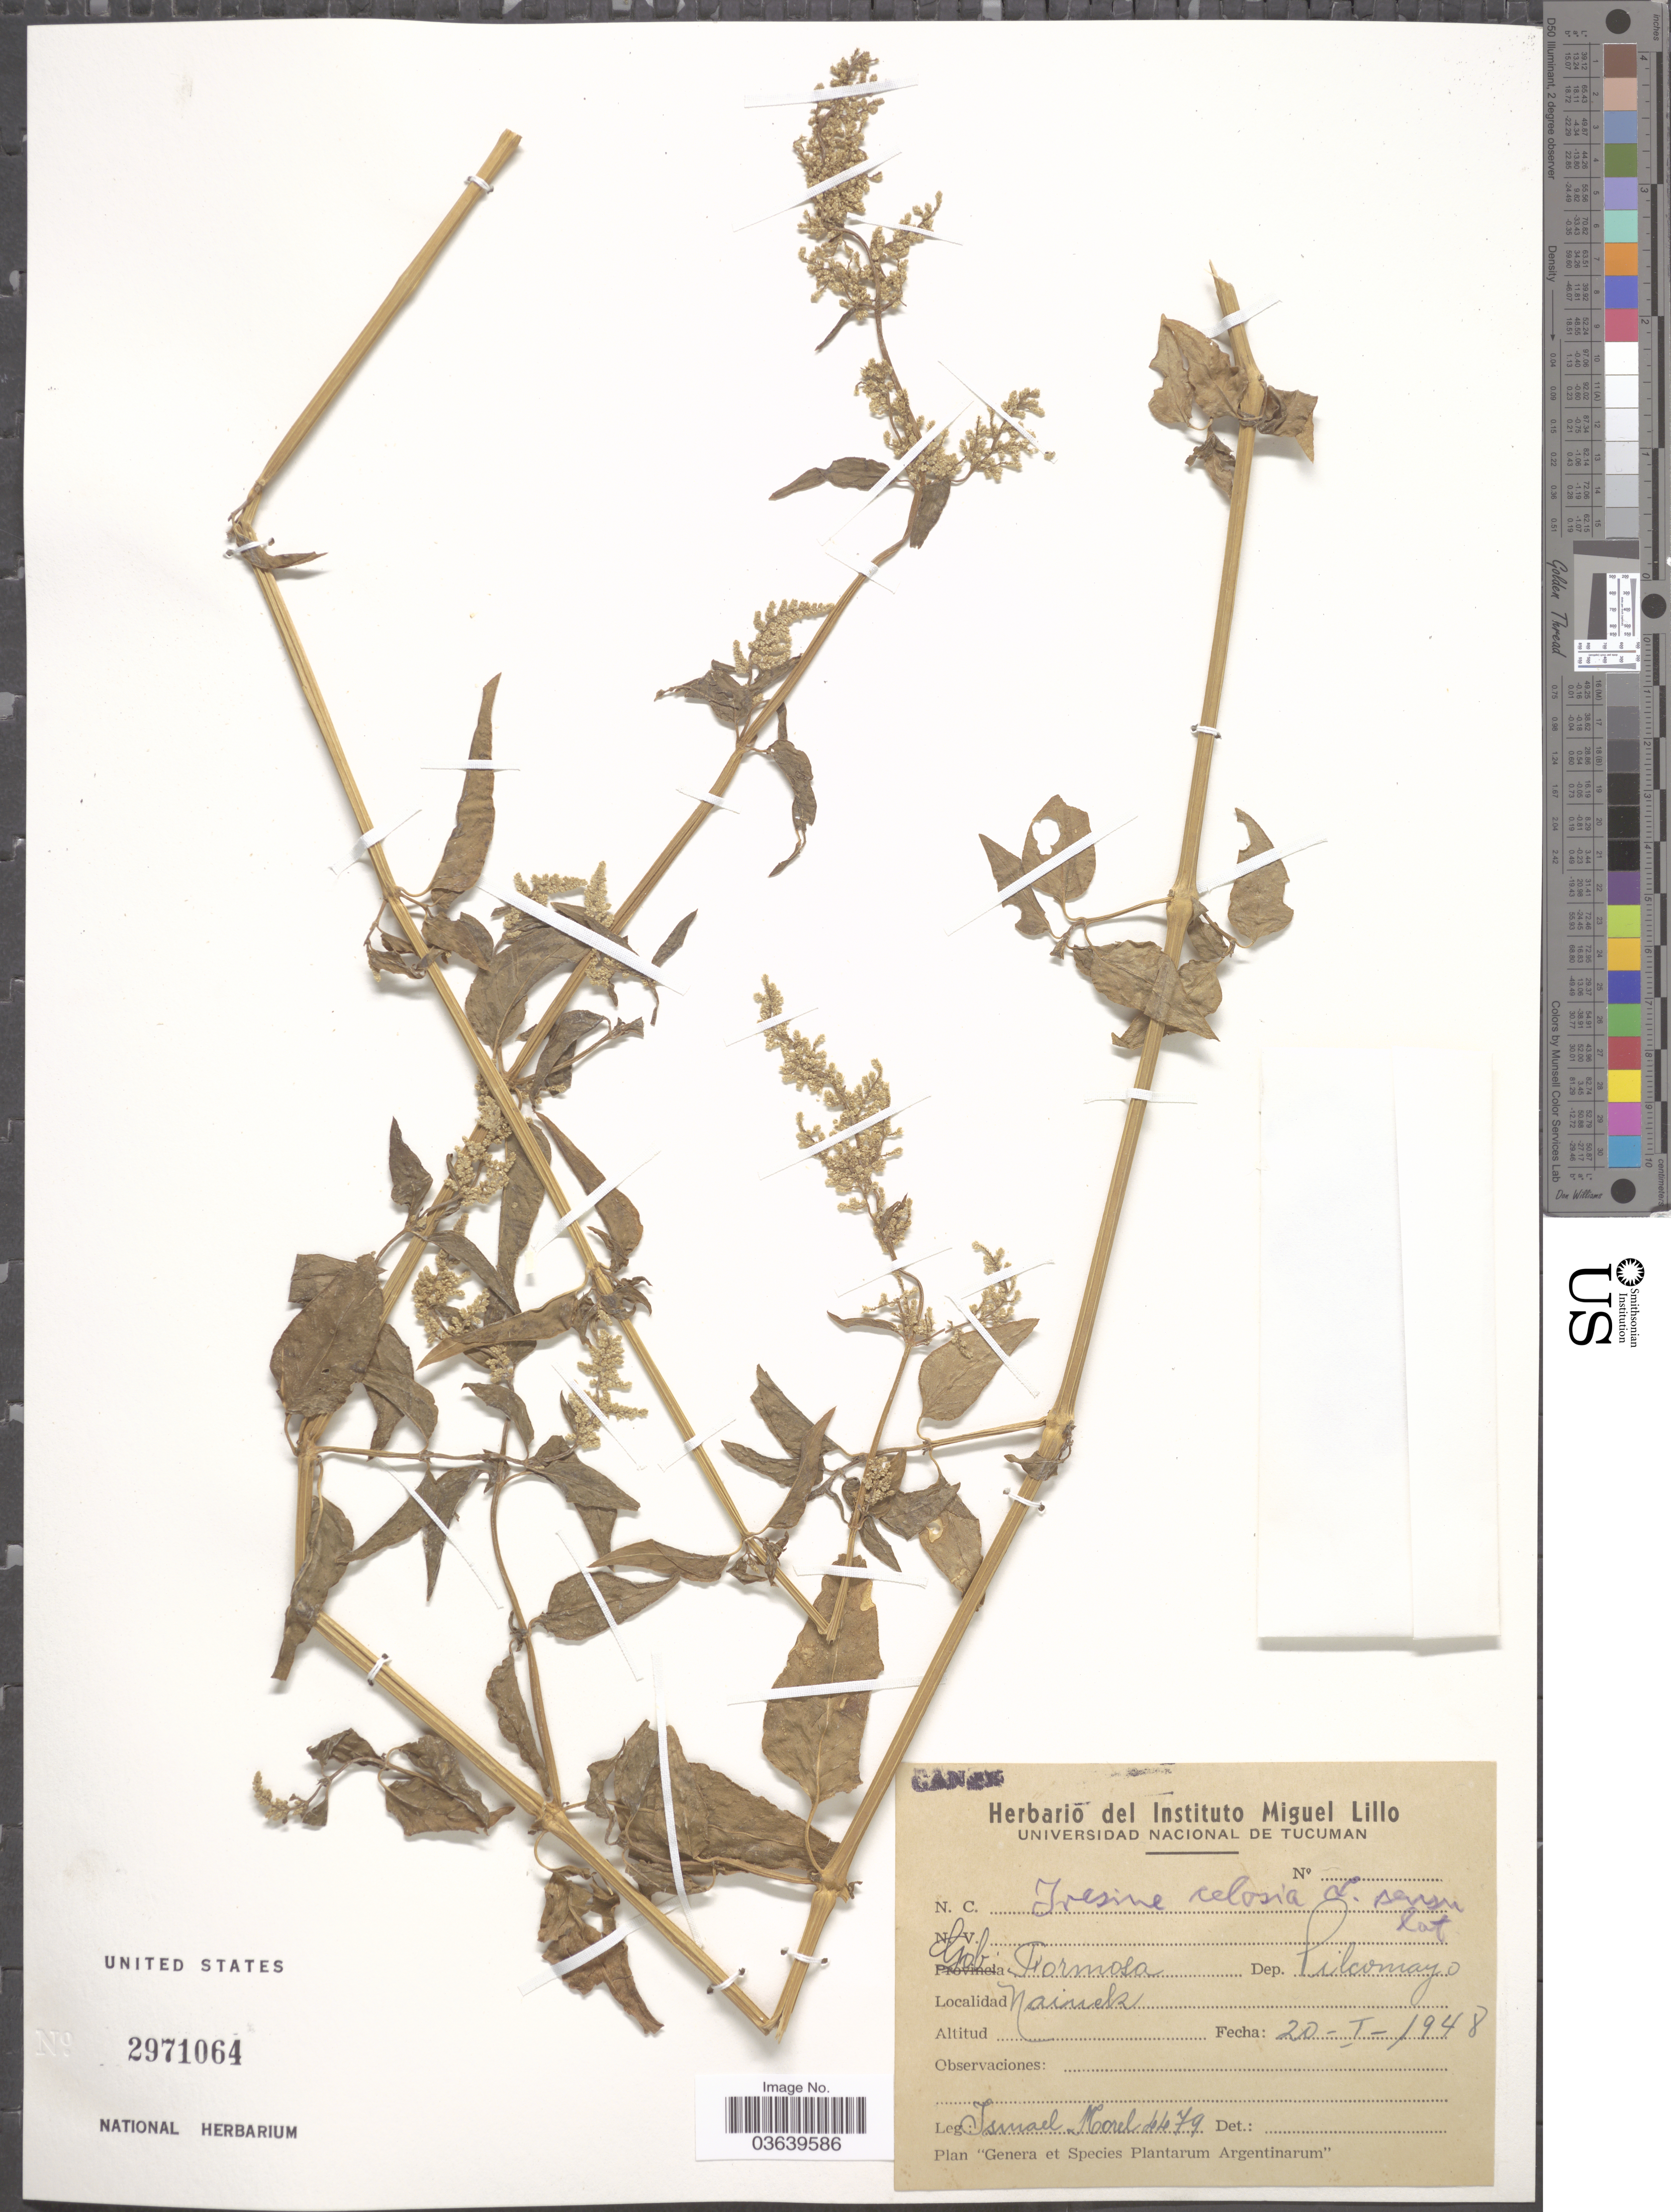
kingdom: Plantae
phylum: Tracheophyta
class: Magnoliopsida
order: Caryophyllales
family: Amaranthaceae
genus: Iresine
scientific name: Iresine diffusa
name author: Humb. & Bonpl. ex Willd.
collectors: I. Morel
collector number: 4479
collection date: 1948-01-20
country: Argentina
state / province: Formosa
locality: Gob. Formosa. Dep. Pilcomayo. Nainek.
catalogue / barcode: US 2971064